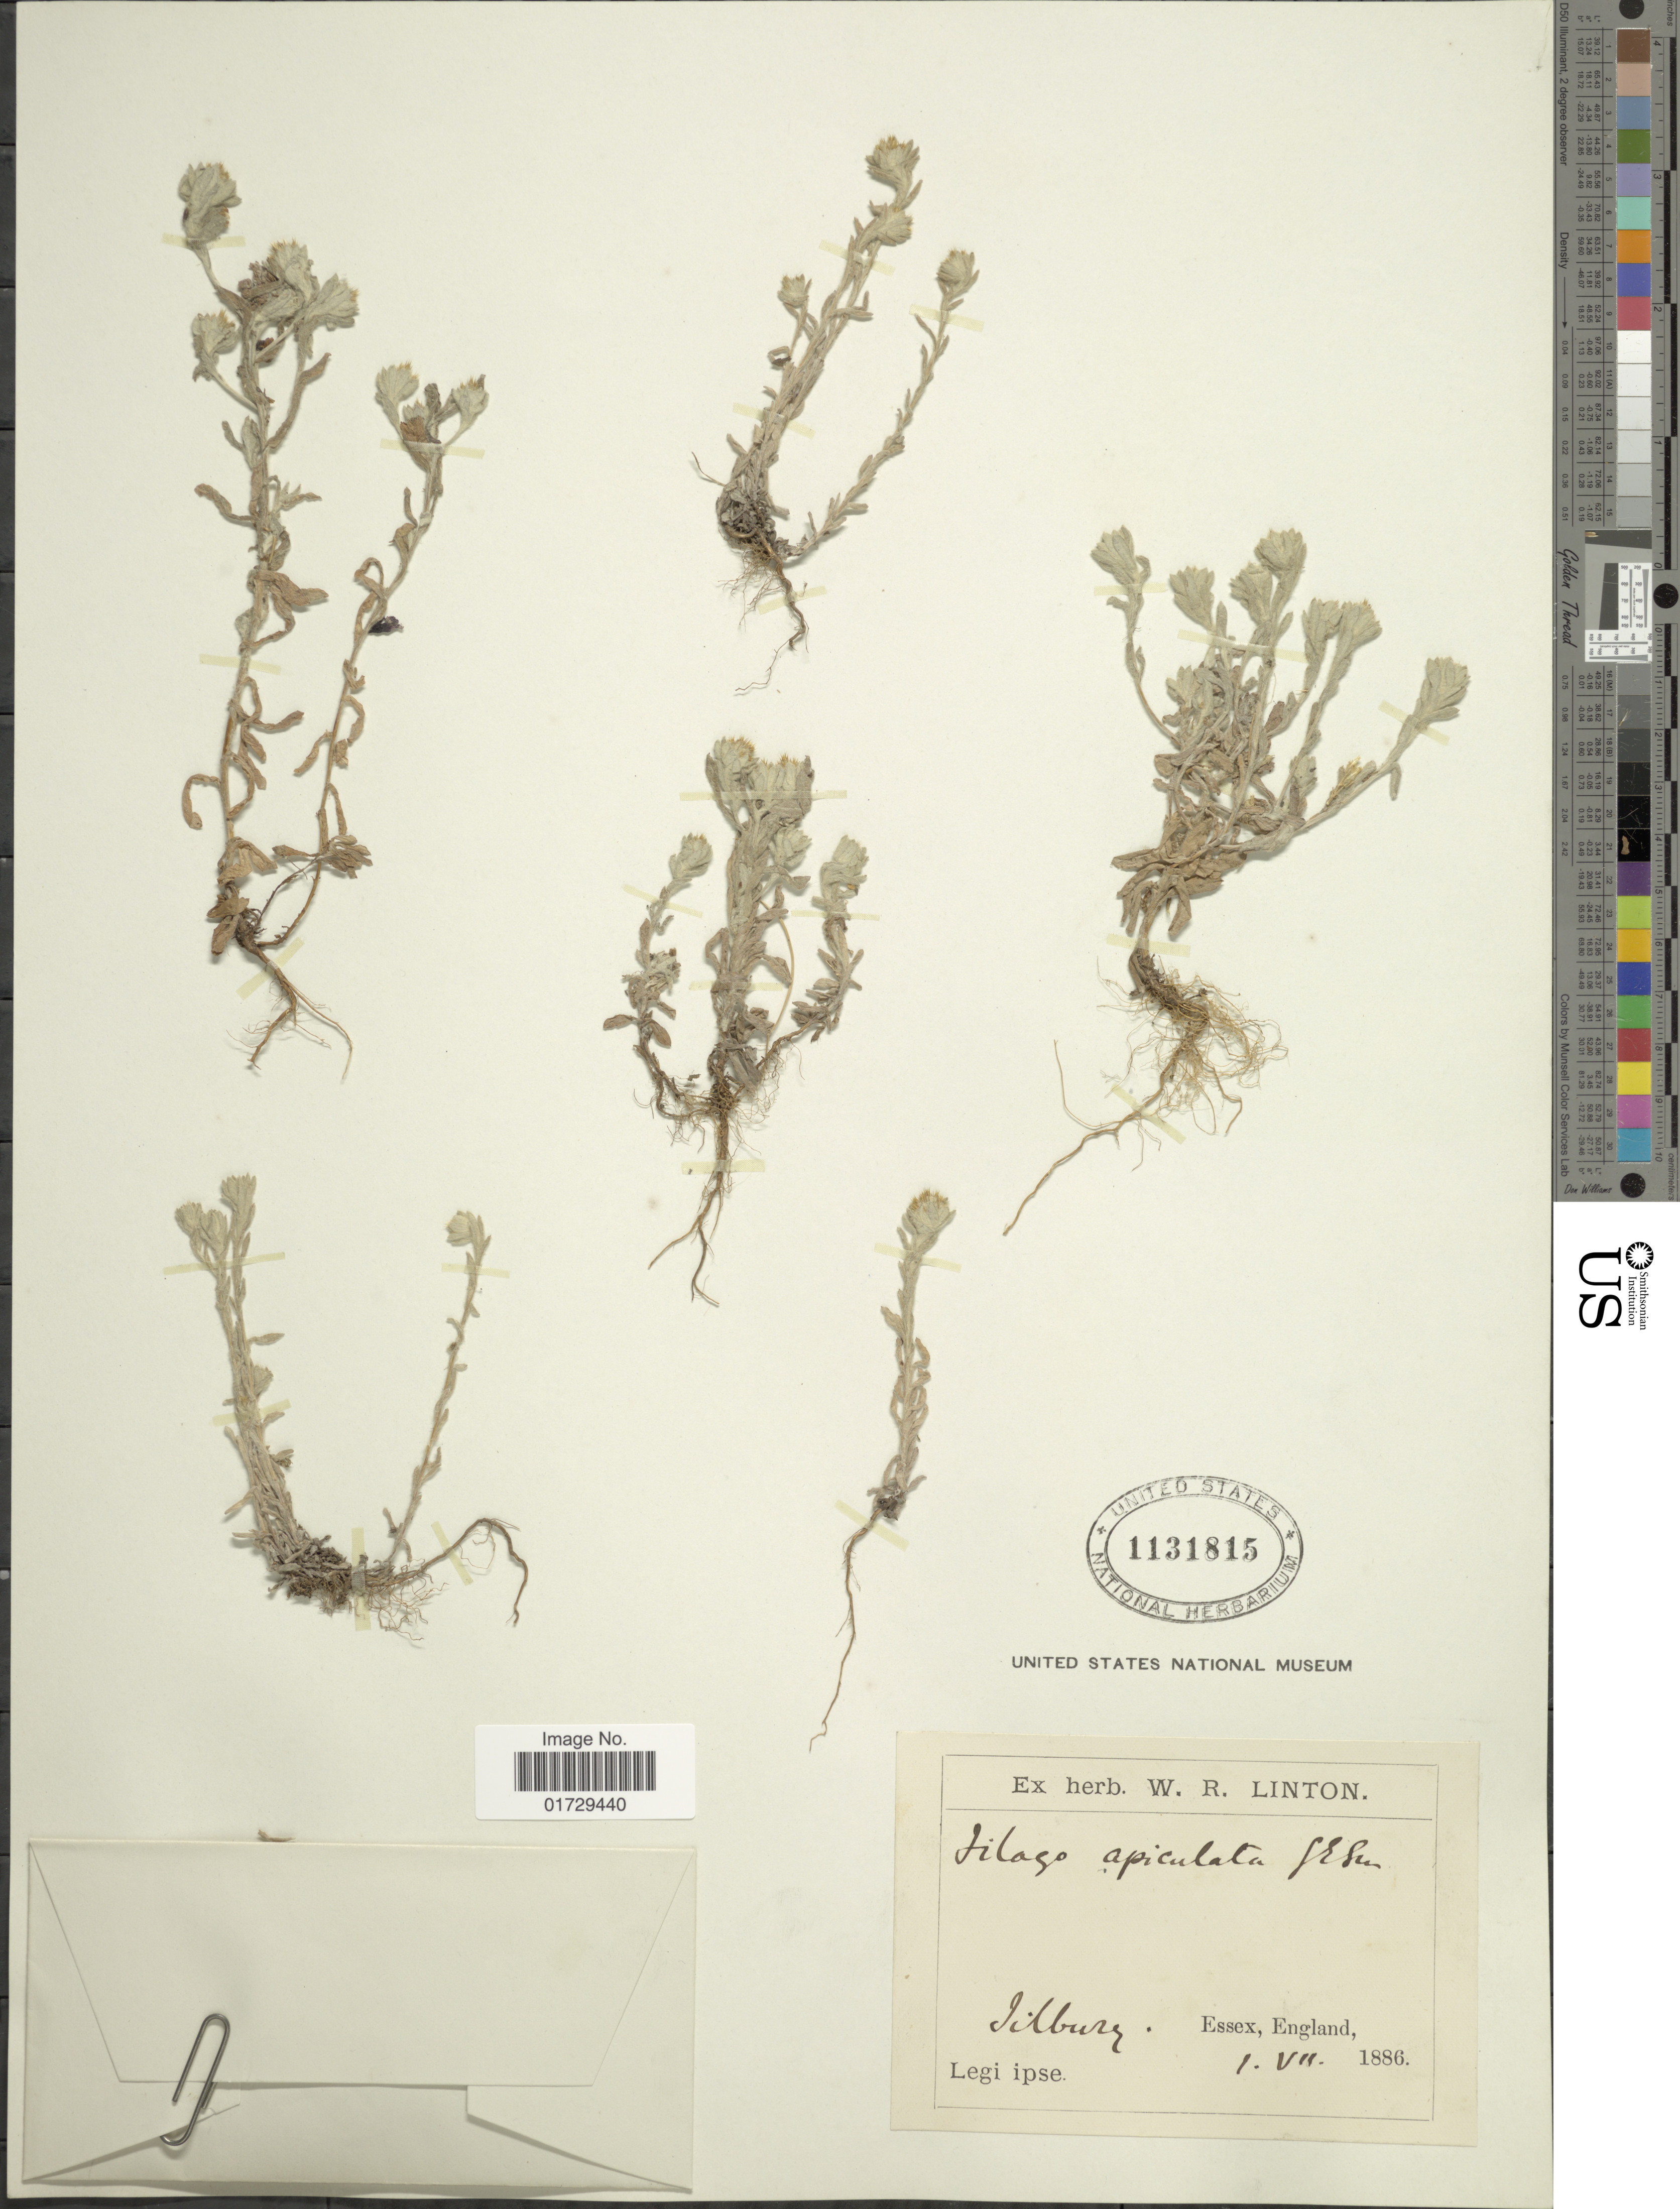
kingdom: Plantae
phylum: Tracheophyta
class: Magnoliopsida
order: Asterales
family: Asteraceae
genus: Filago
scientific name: Filago apiculata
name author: G.E. Sm. ex Bab.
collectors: W. Linton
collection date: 1886-07-01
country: United Kingdom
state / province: England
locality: Tilbury, Essex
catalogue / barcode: US 1131815